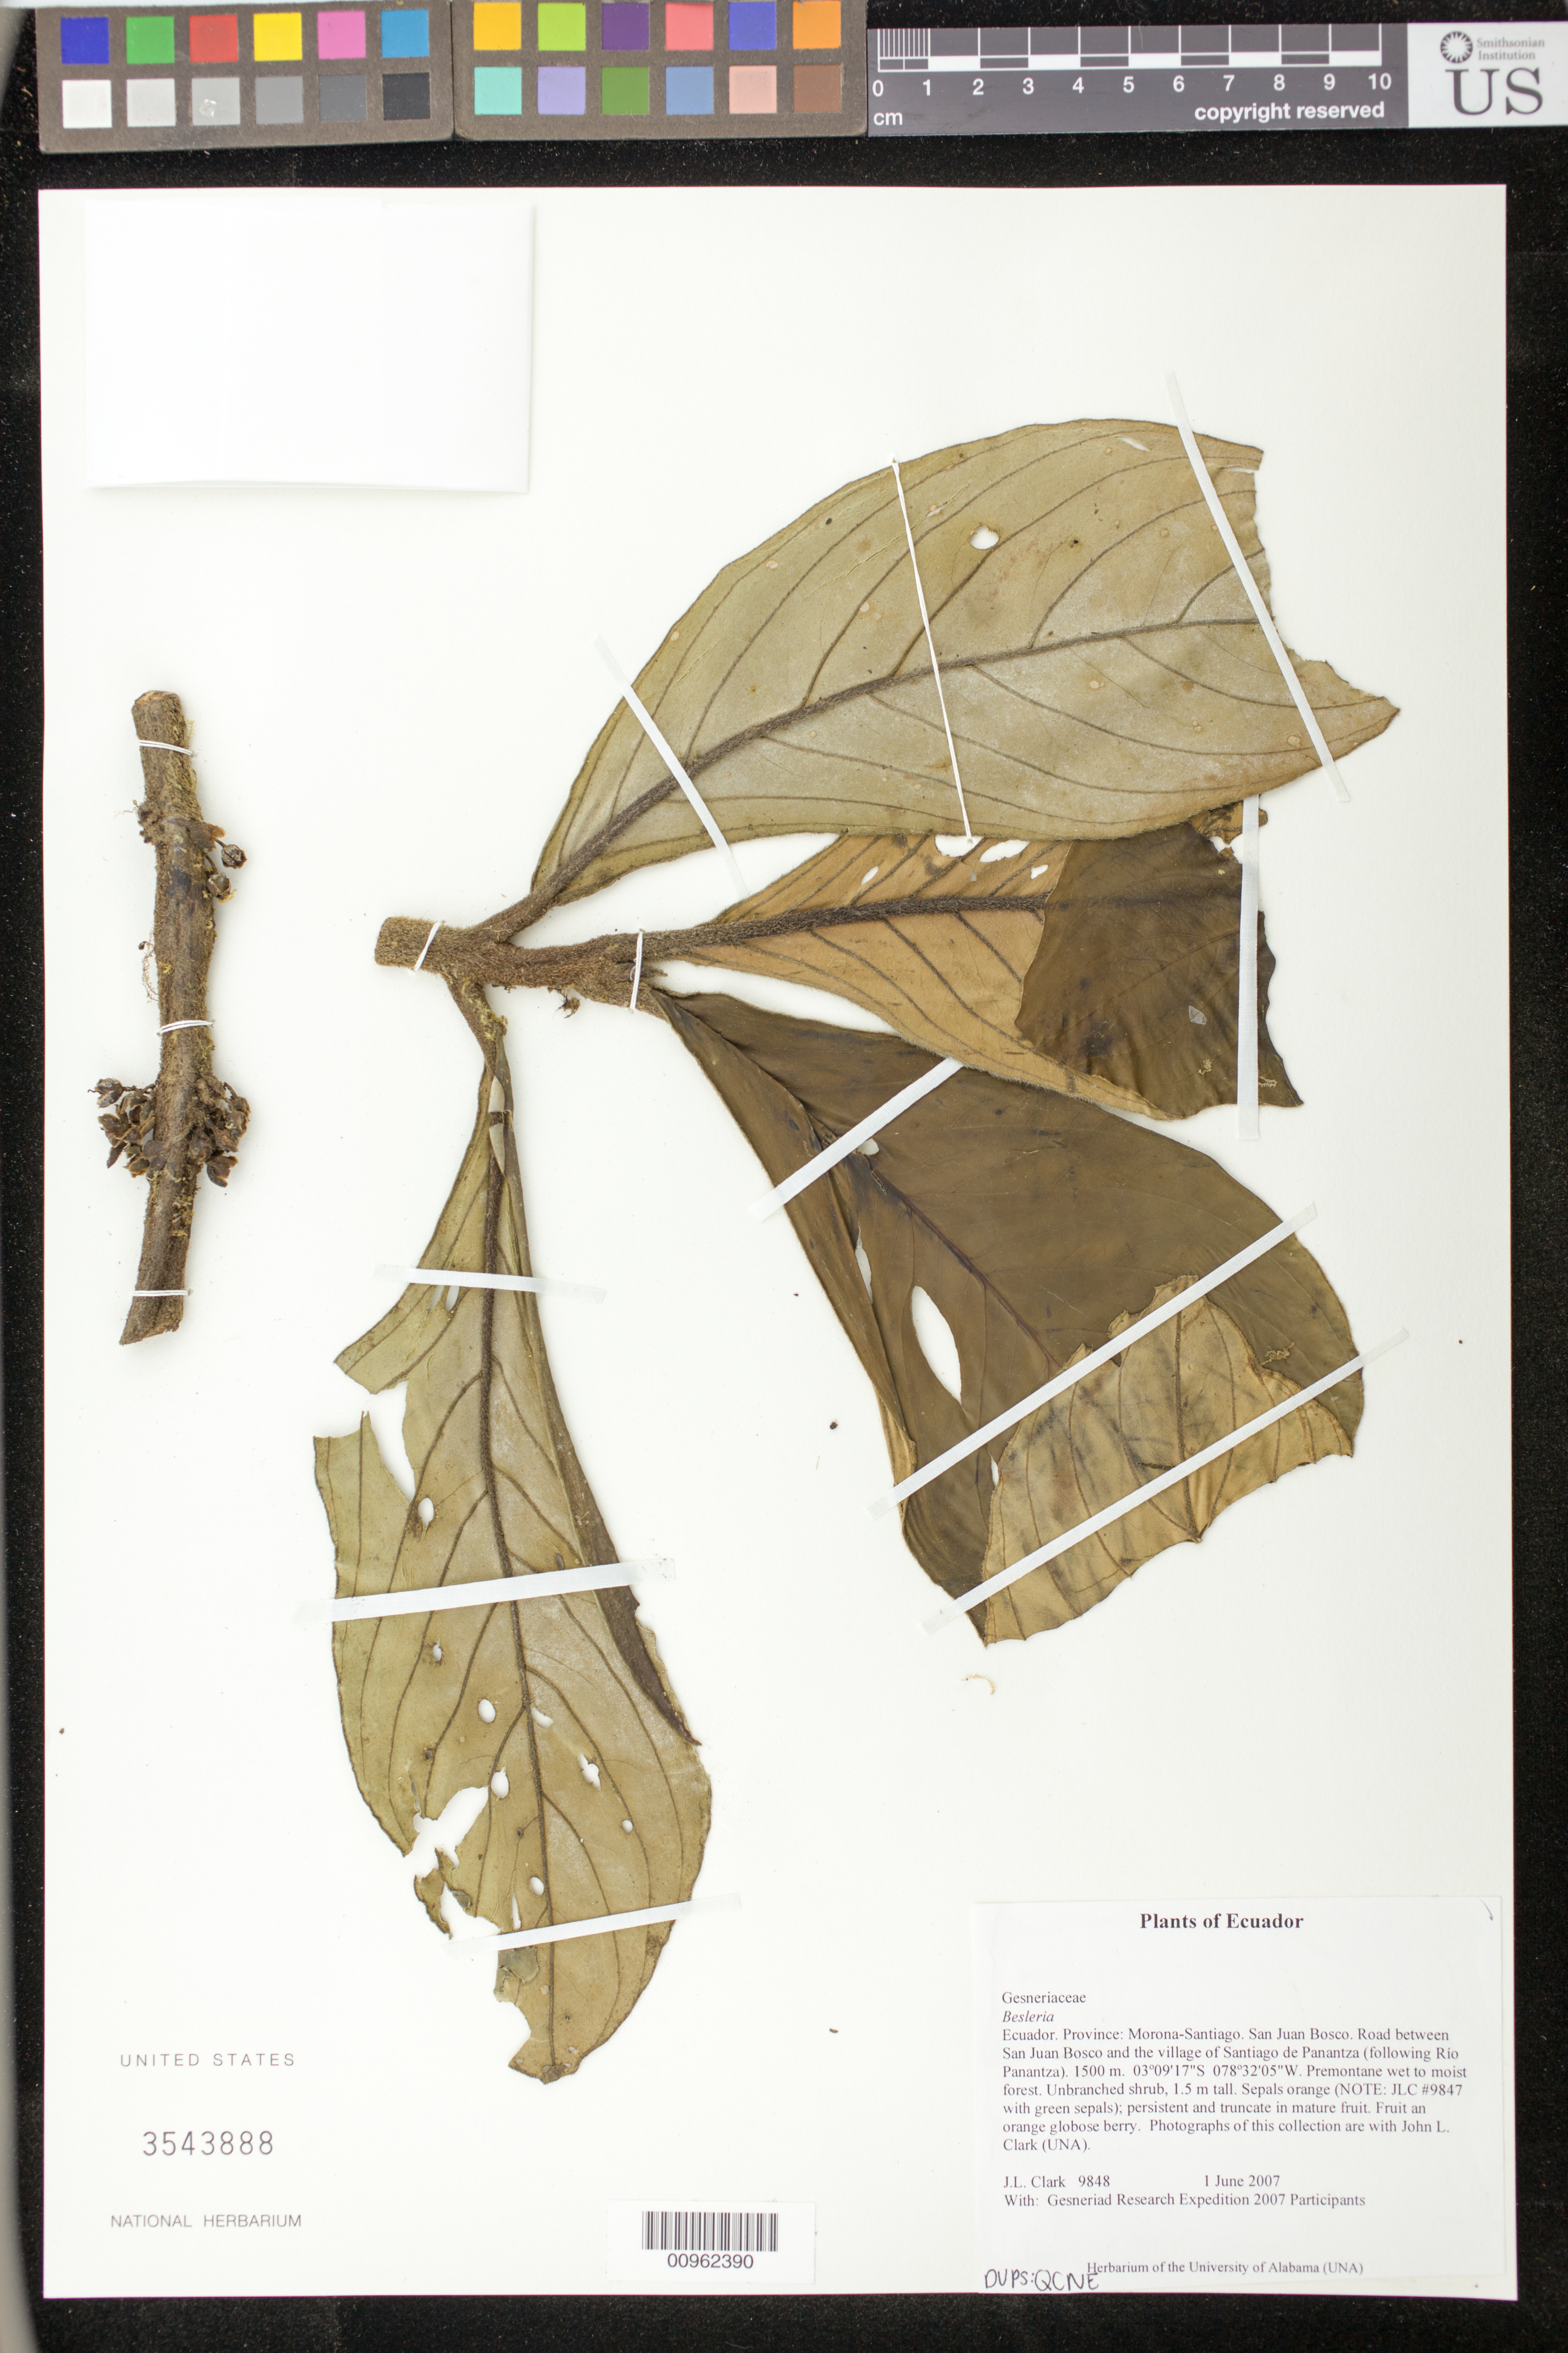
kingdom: Plantae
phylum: Tracheophyta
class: Magnoliopsida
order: Lamiales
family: Gesneriaceae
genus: Besleria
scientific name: Besleria sp.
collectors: J. L. Clark & Gesneriad Research Expedition 2007 Participants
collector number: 9848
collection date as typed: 01 Jun 2007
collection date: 2007-06-01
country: Ecuador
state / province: Morona-Santiago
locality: San Juan Bosco. Road between San Juan Bosco and the village of Santiago de Panantza (following Río Panantza)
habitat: Premontane wet to moist forest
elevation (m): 1500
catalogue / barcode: US 3543888